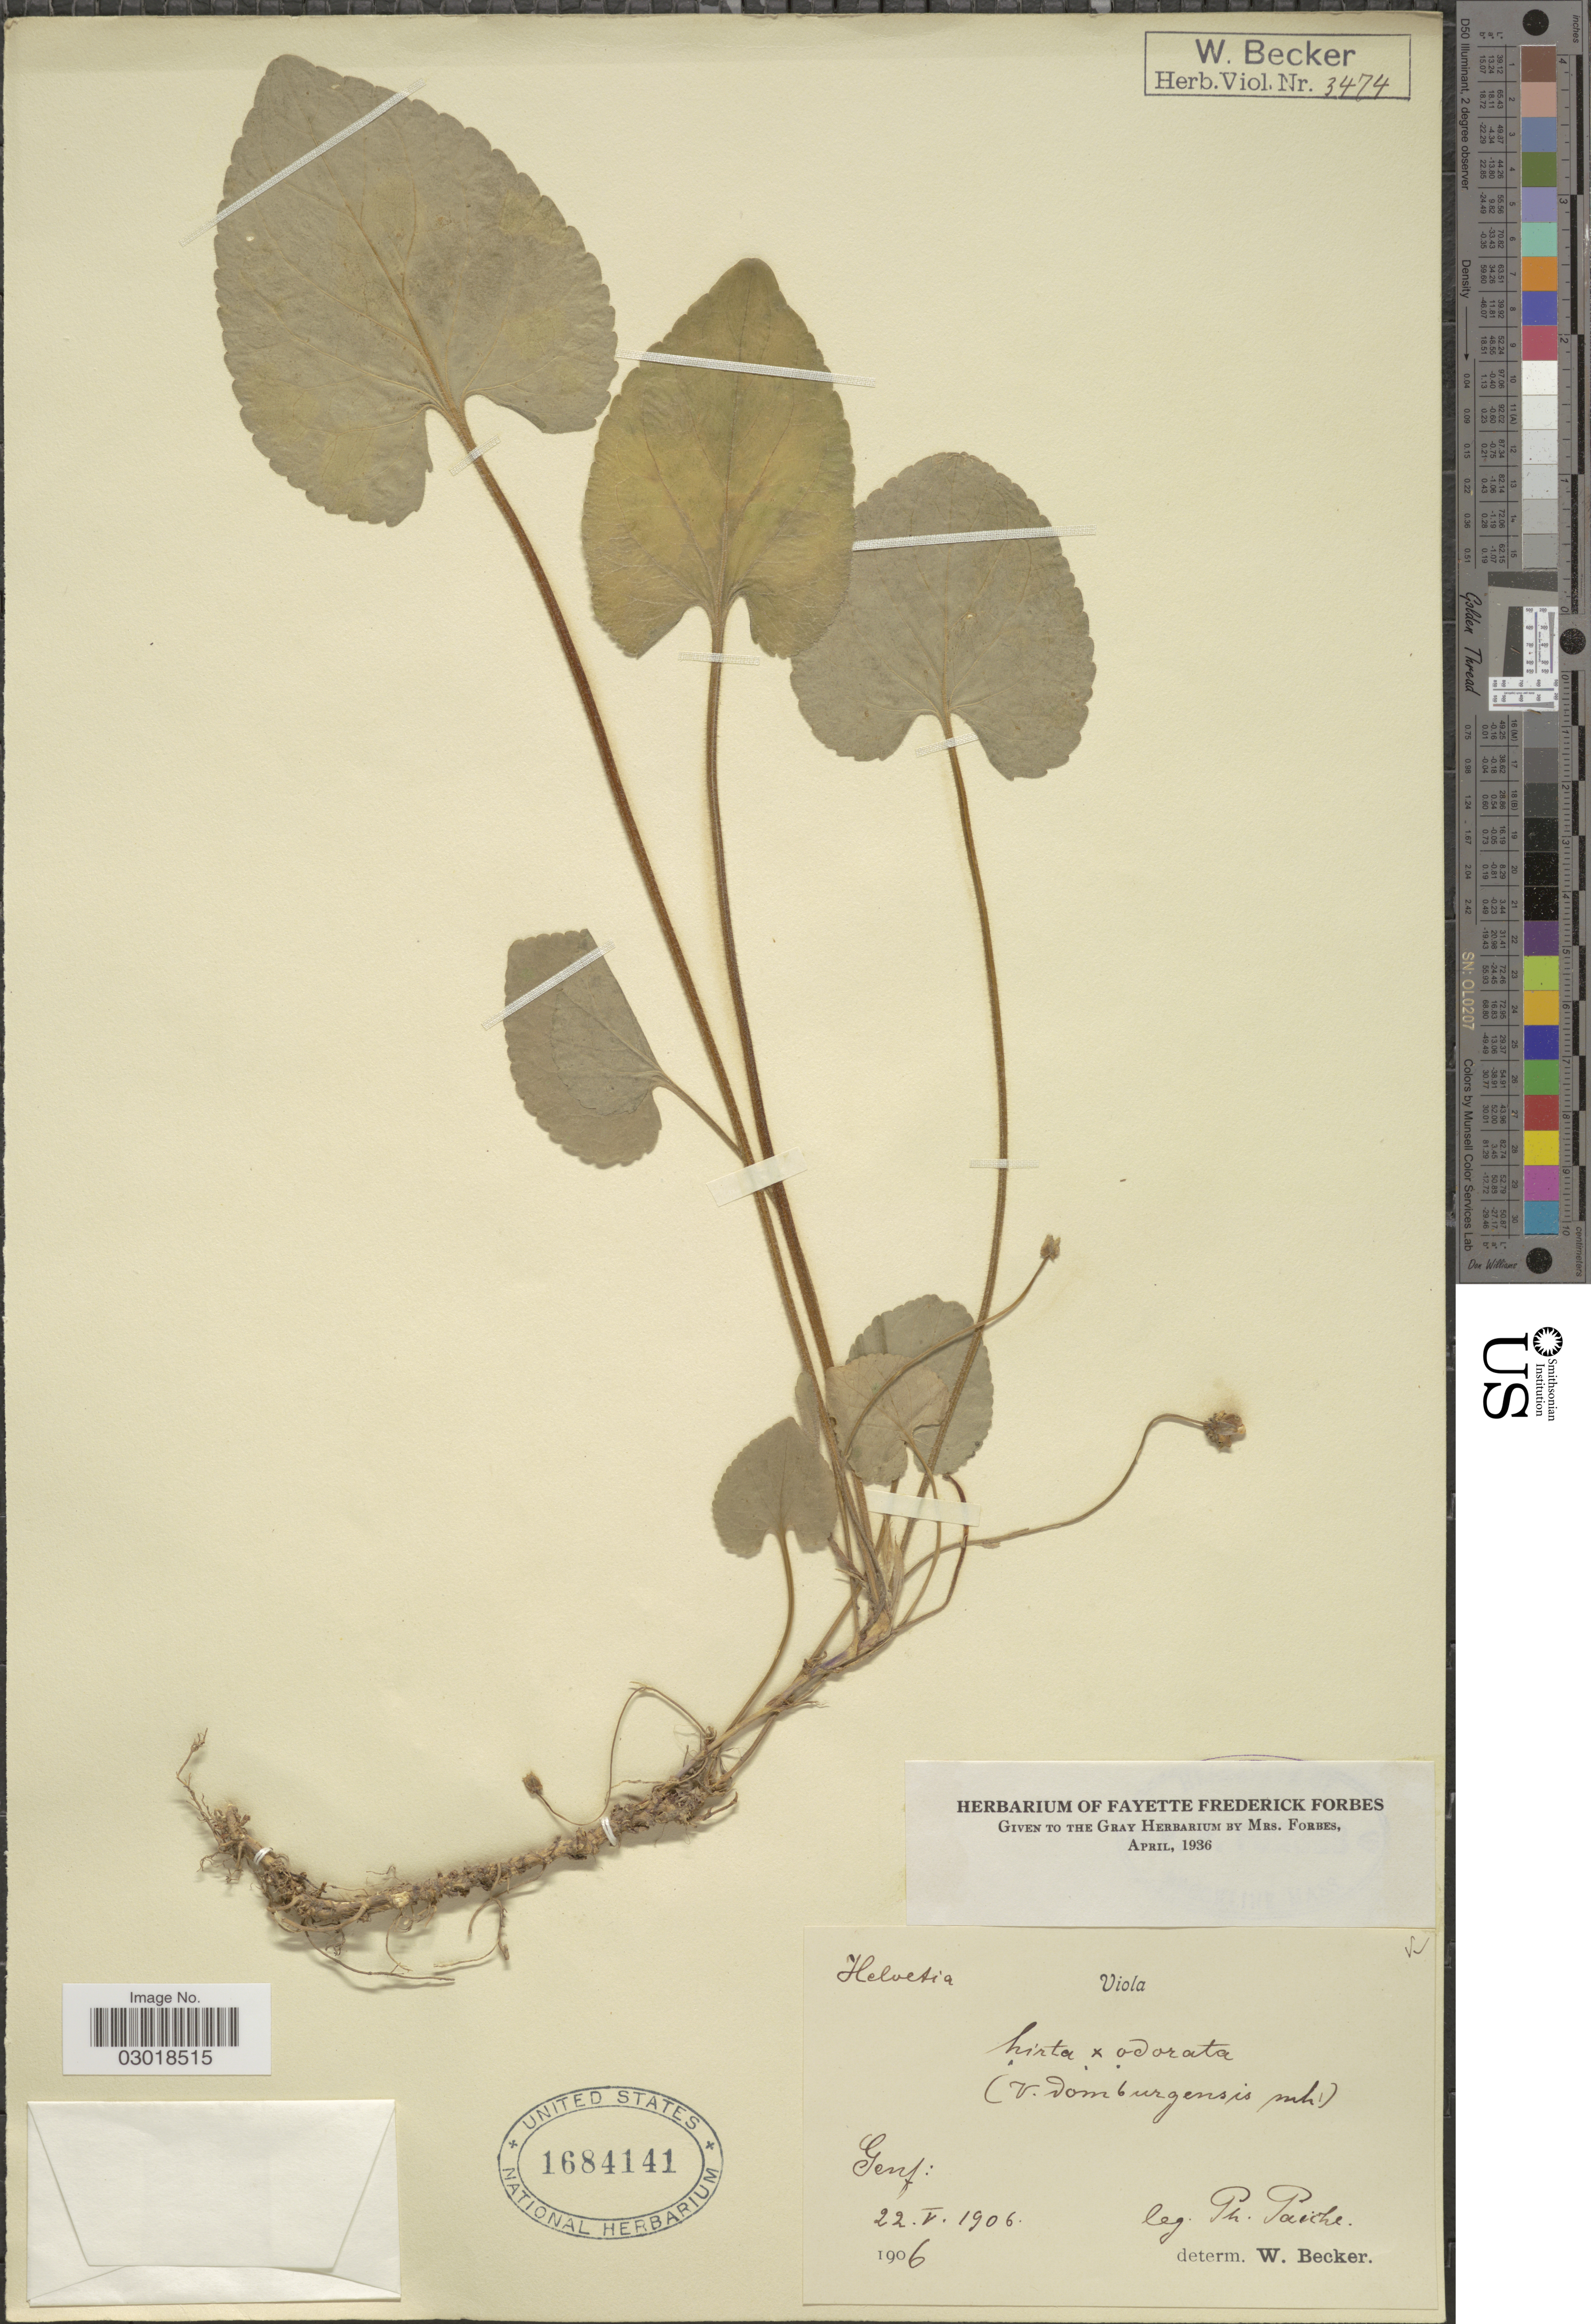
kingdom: Plantae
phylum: Tracheophyta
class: Magnoliopsida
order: Malpighiales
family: Violaceae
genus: Viola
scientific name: Viola hirta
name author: L.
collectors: P. Paiche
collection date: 1906-05-22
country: Switzerland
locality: Helvetia. Genf.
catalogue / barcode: US 1684141